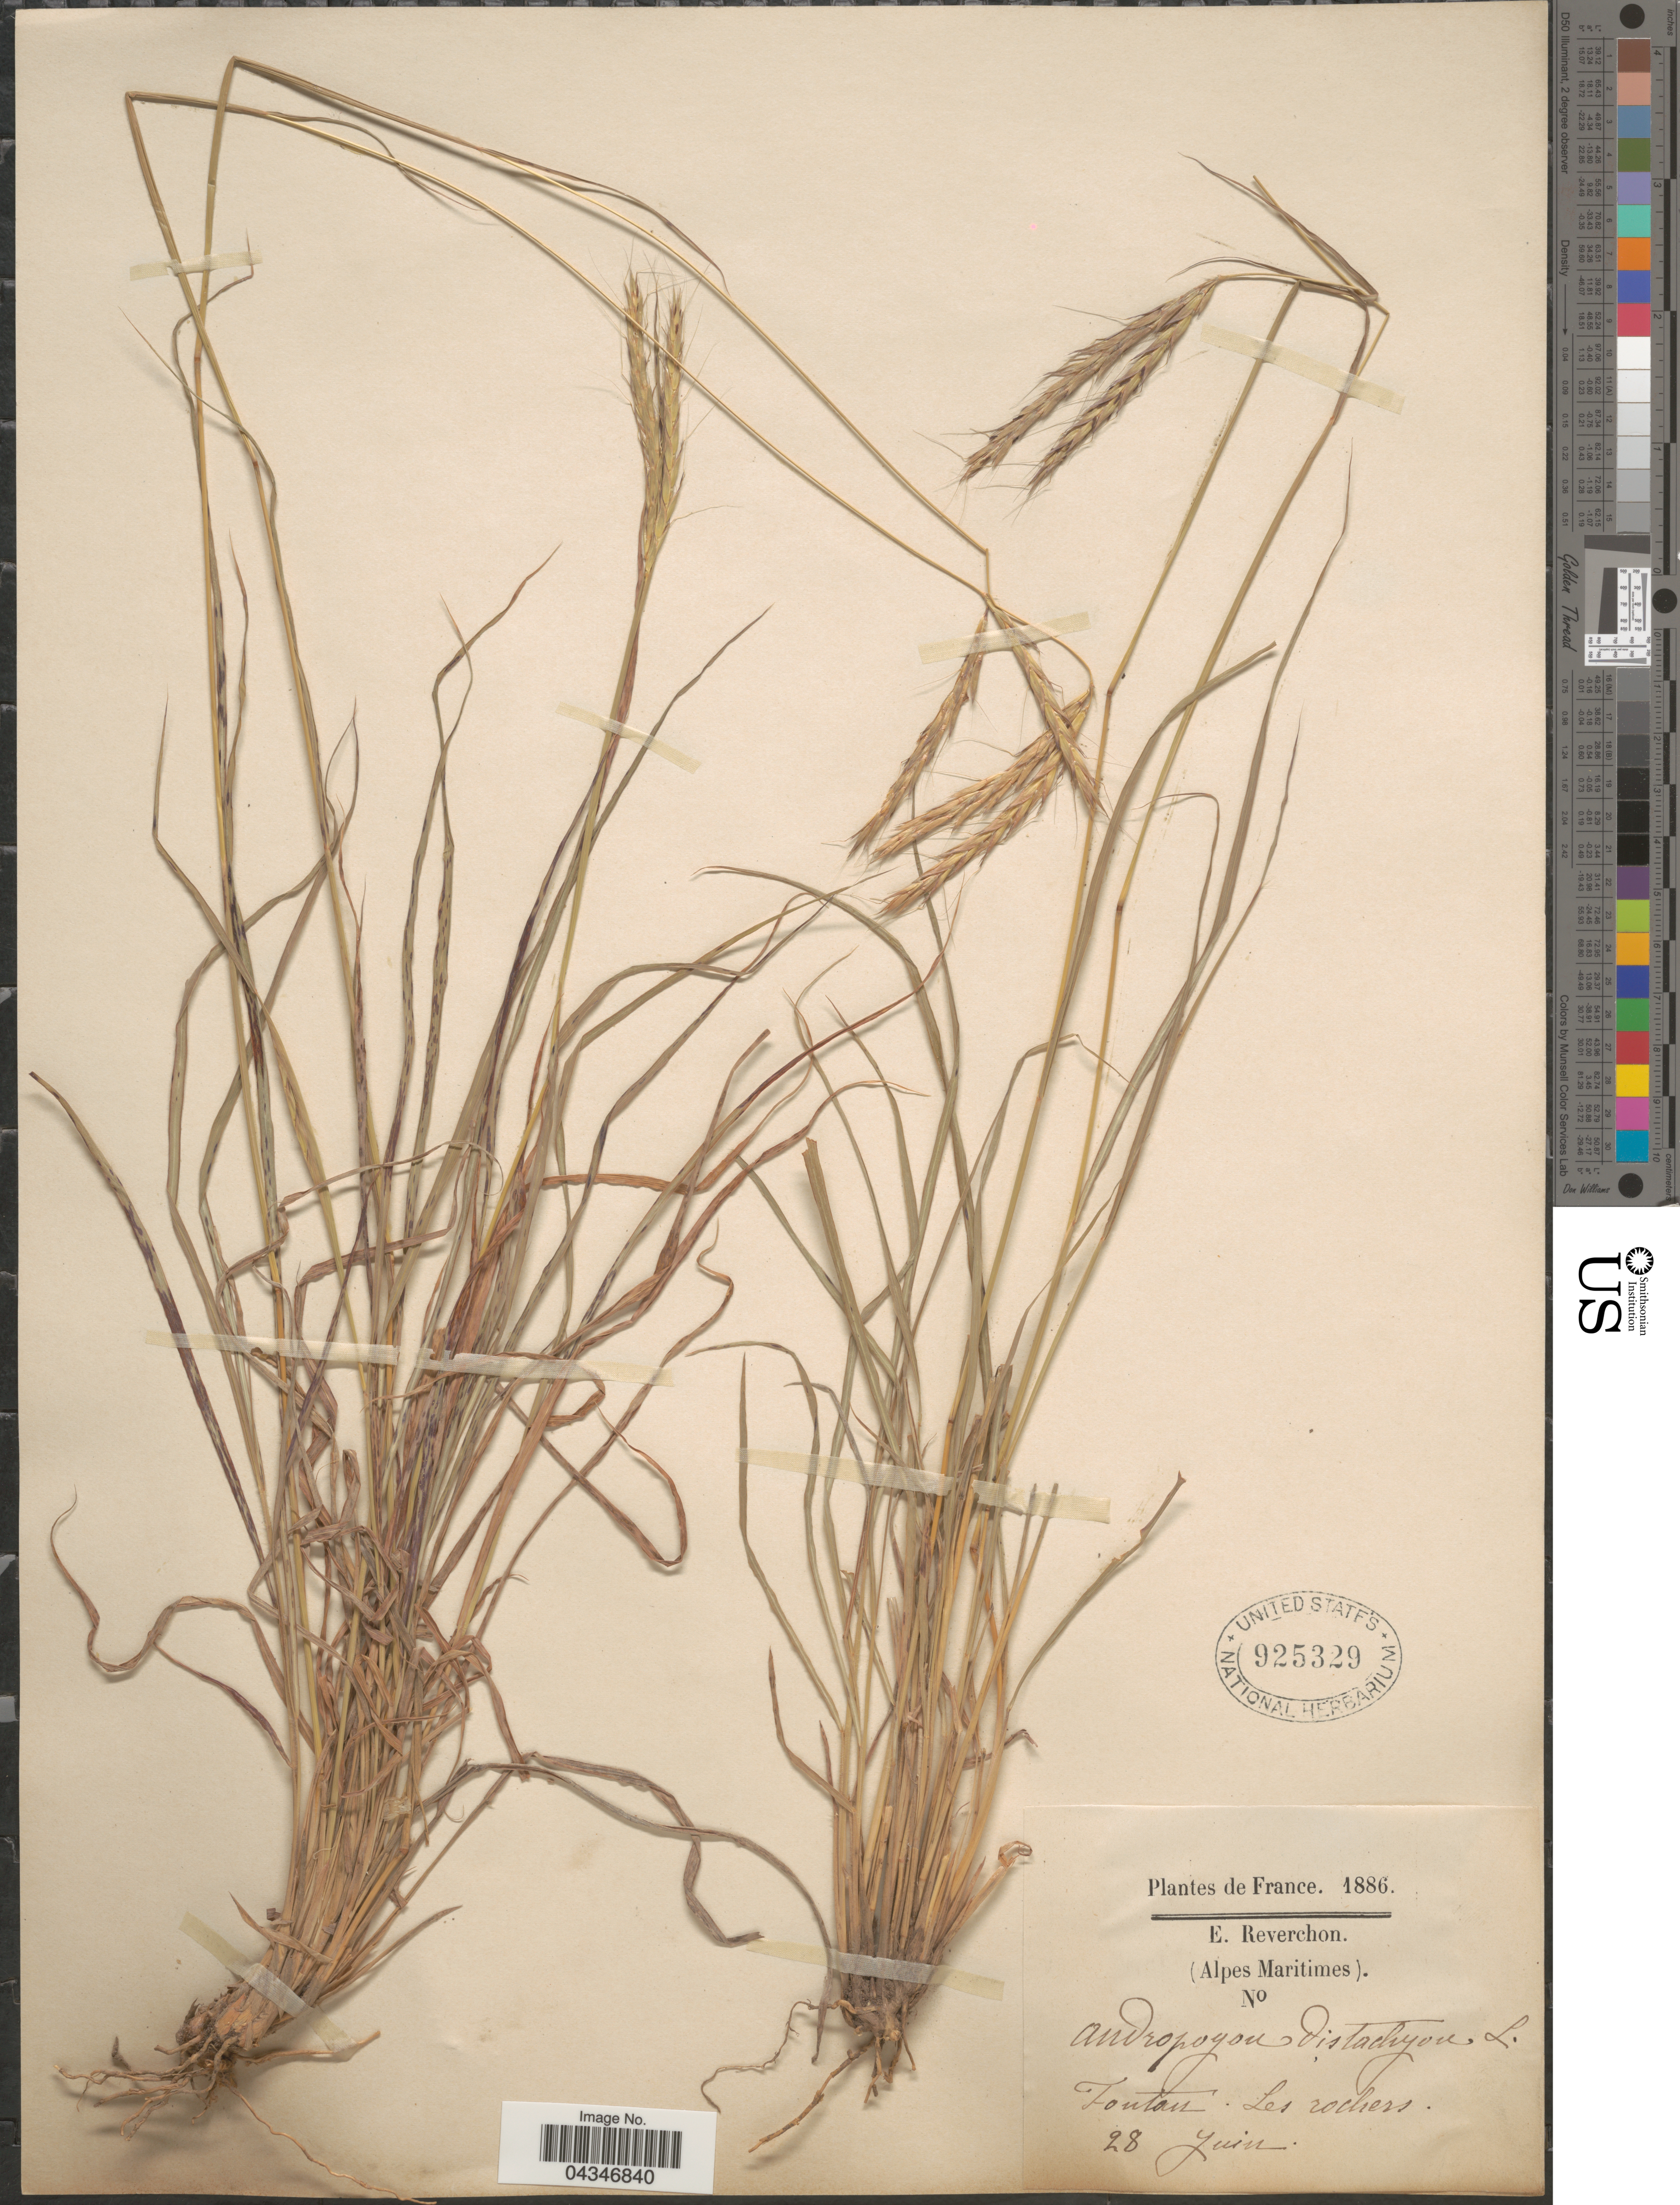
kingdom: Plantae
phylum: Tracheophyta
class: Liliopsida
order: Poales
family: Poaceae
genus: Andropogon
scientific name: Andropogon distachyos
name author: L.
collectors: E. Reverchon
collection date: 1886-06-28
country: France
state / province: Provence-Alpes-Côte d'Azur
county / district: Alpes-Maritimes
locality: (Alpes Maritimes). Fontan. Les rochers.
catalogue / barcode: US 925329